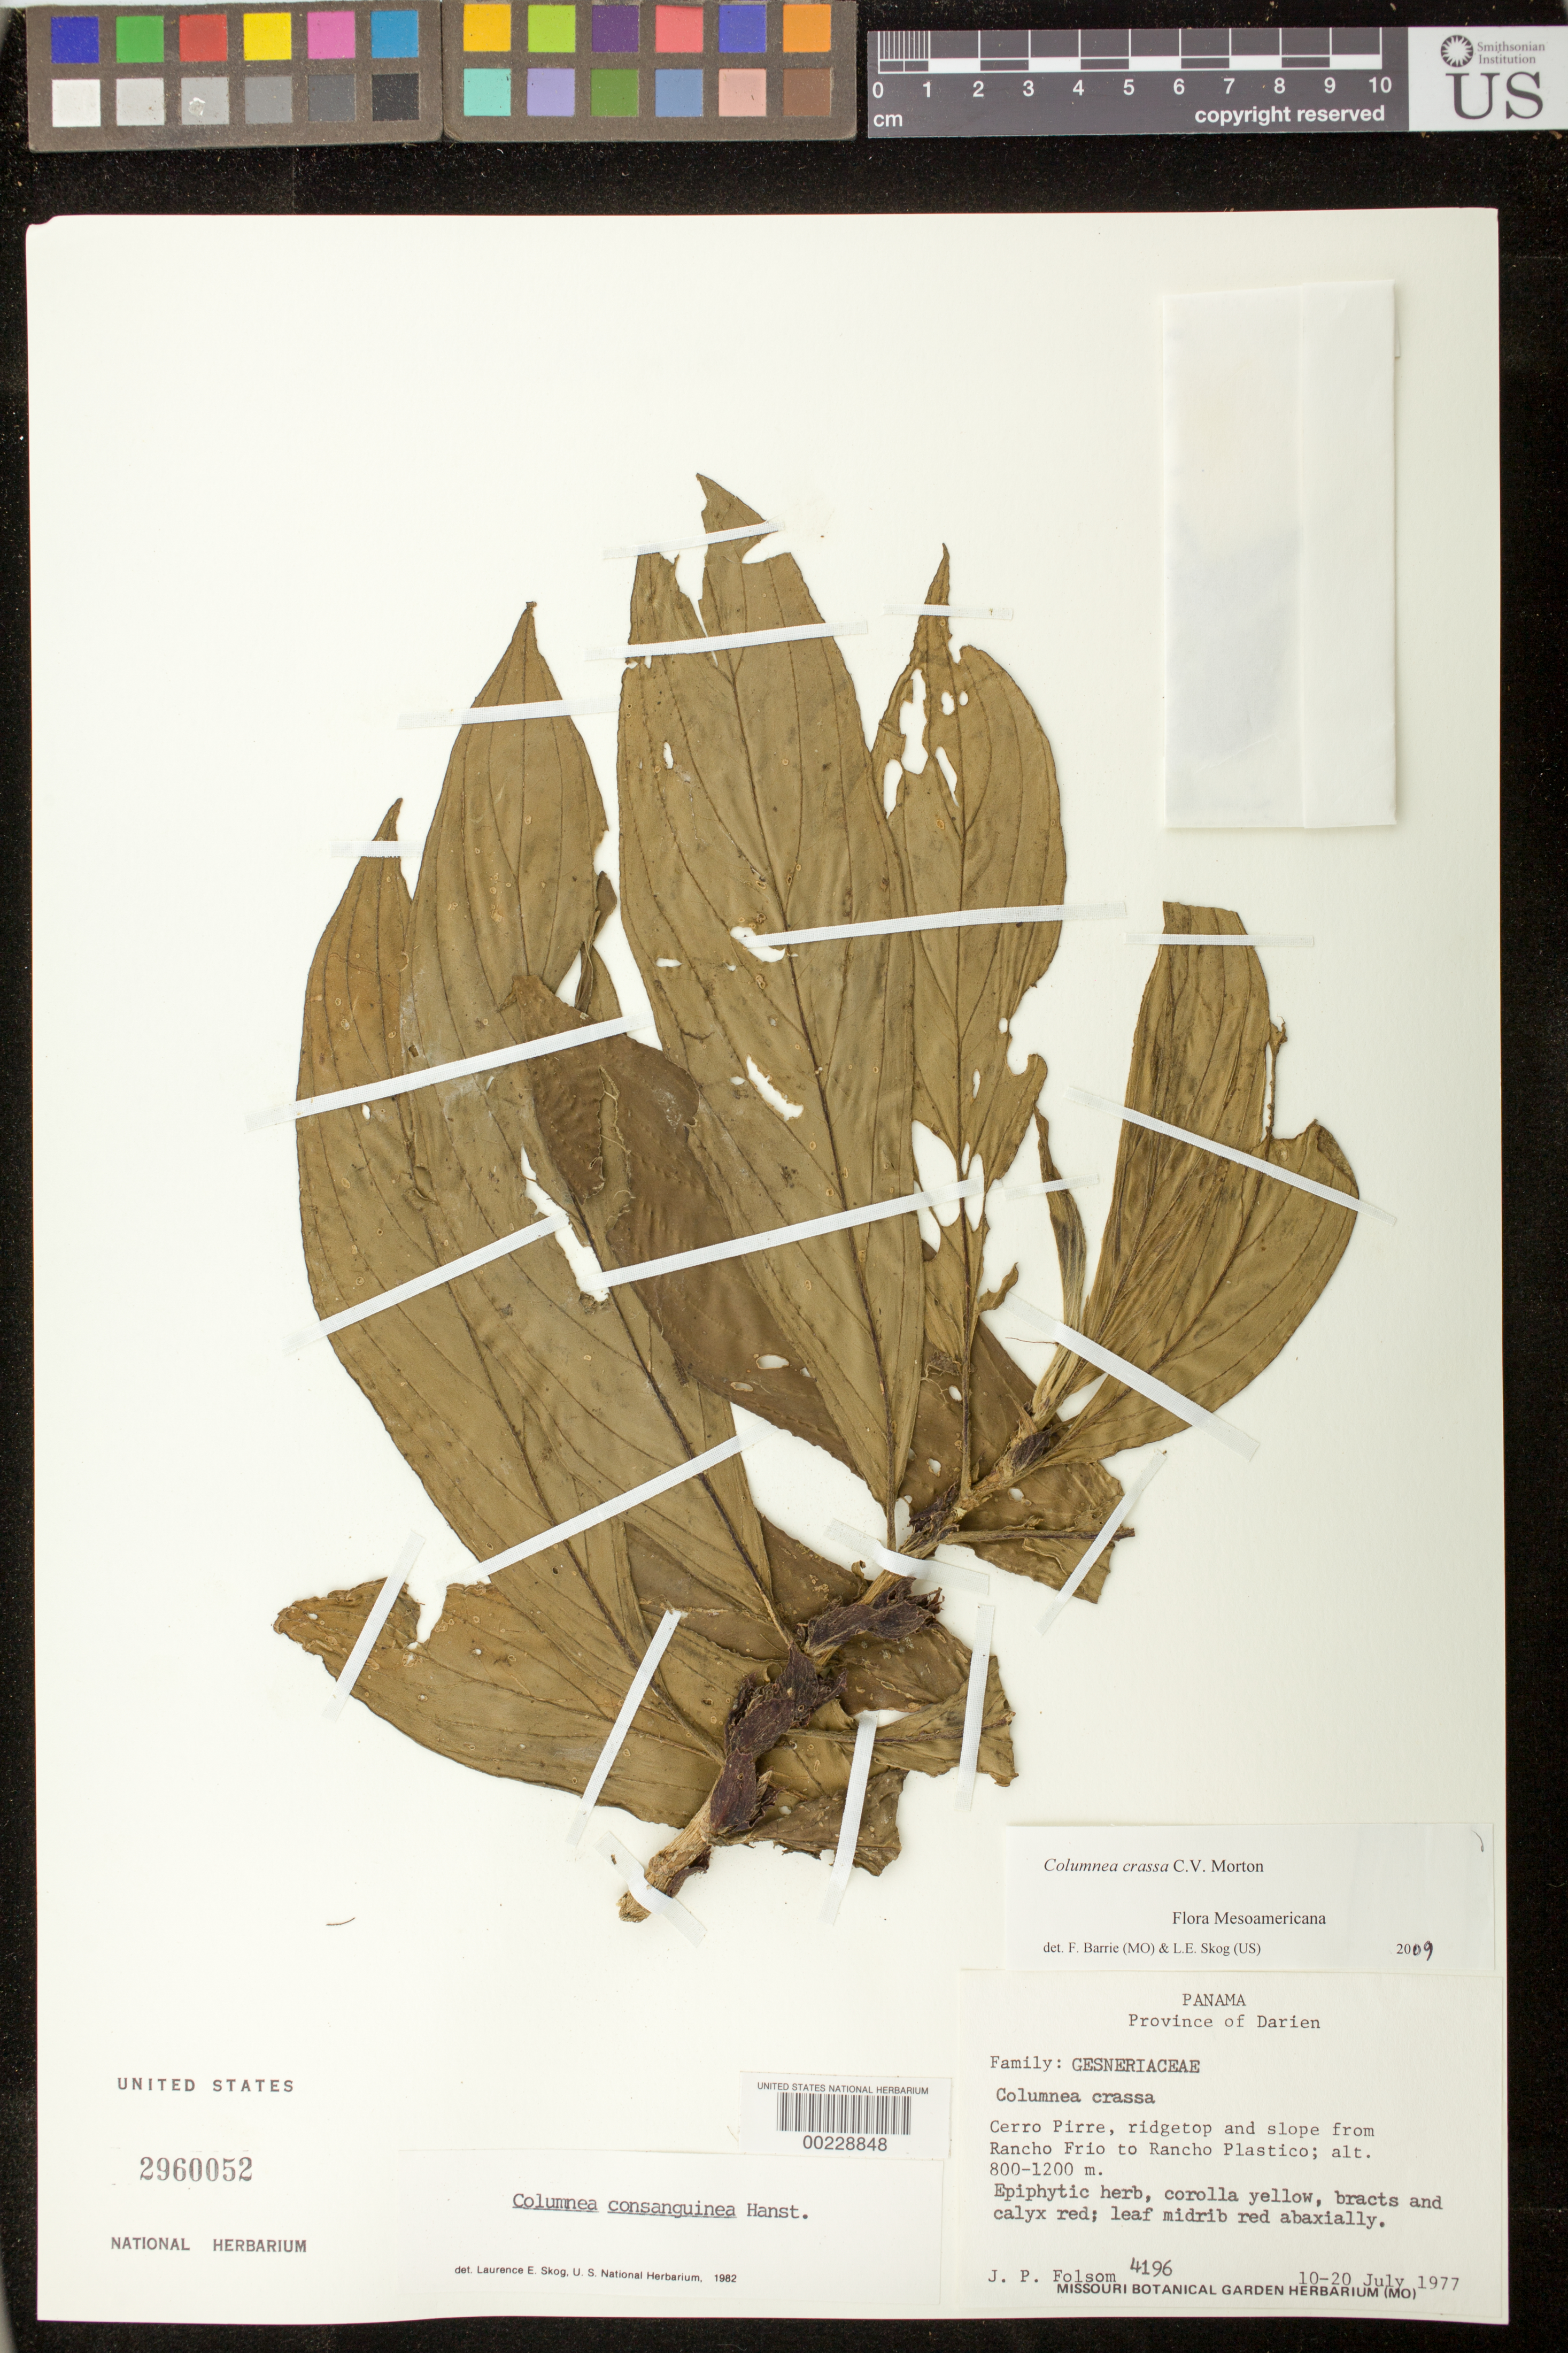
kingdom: Plantae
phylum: Tracheophyta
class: Magnoliopsida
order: Lamiales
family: Gesneriaceae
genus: Columnea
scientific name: Columnea crassa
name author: C.V. Morton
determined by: Barrie, F. R.; Skog, Laurence E.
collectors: J. P. Folsom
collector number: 4196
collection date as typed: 10-20 Jul 1977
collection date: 1977-07-10/1977-07-20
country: Panama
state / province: Darién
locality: Cerro Pirre, ridgetop and slope from Rancho Frio to Rancho Plastico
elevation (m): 800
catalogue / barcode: US 2960052